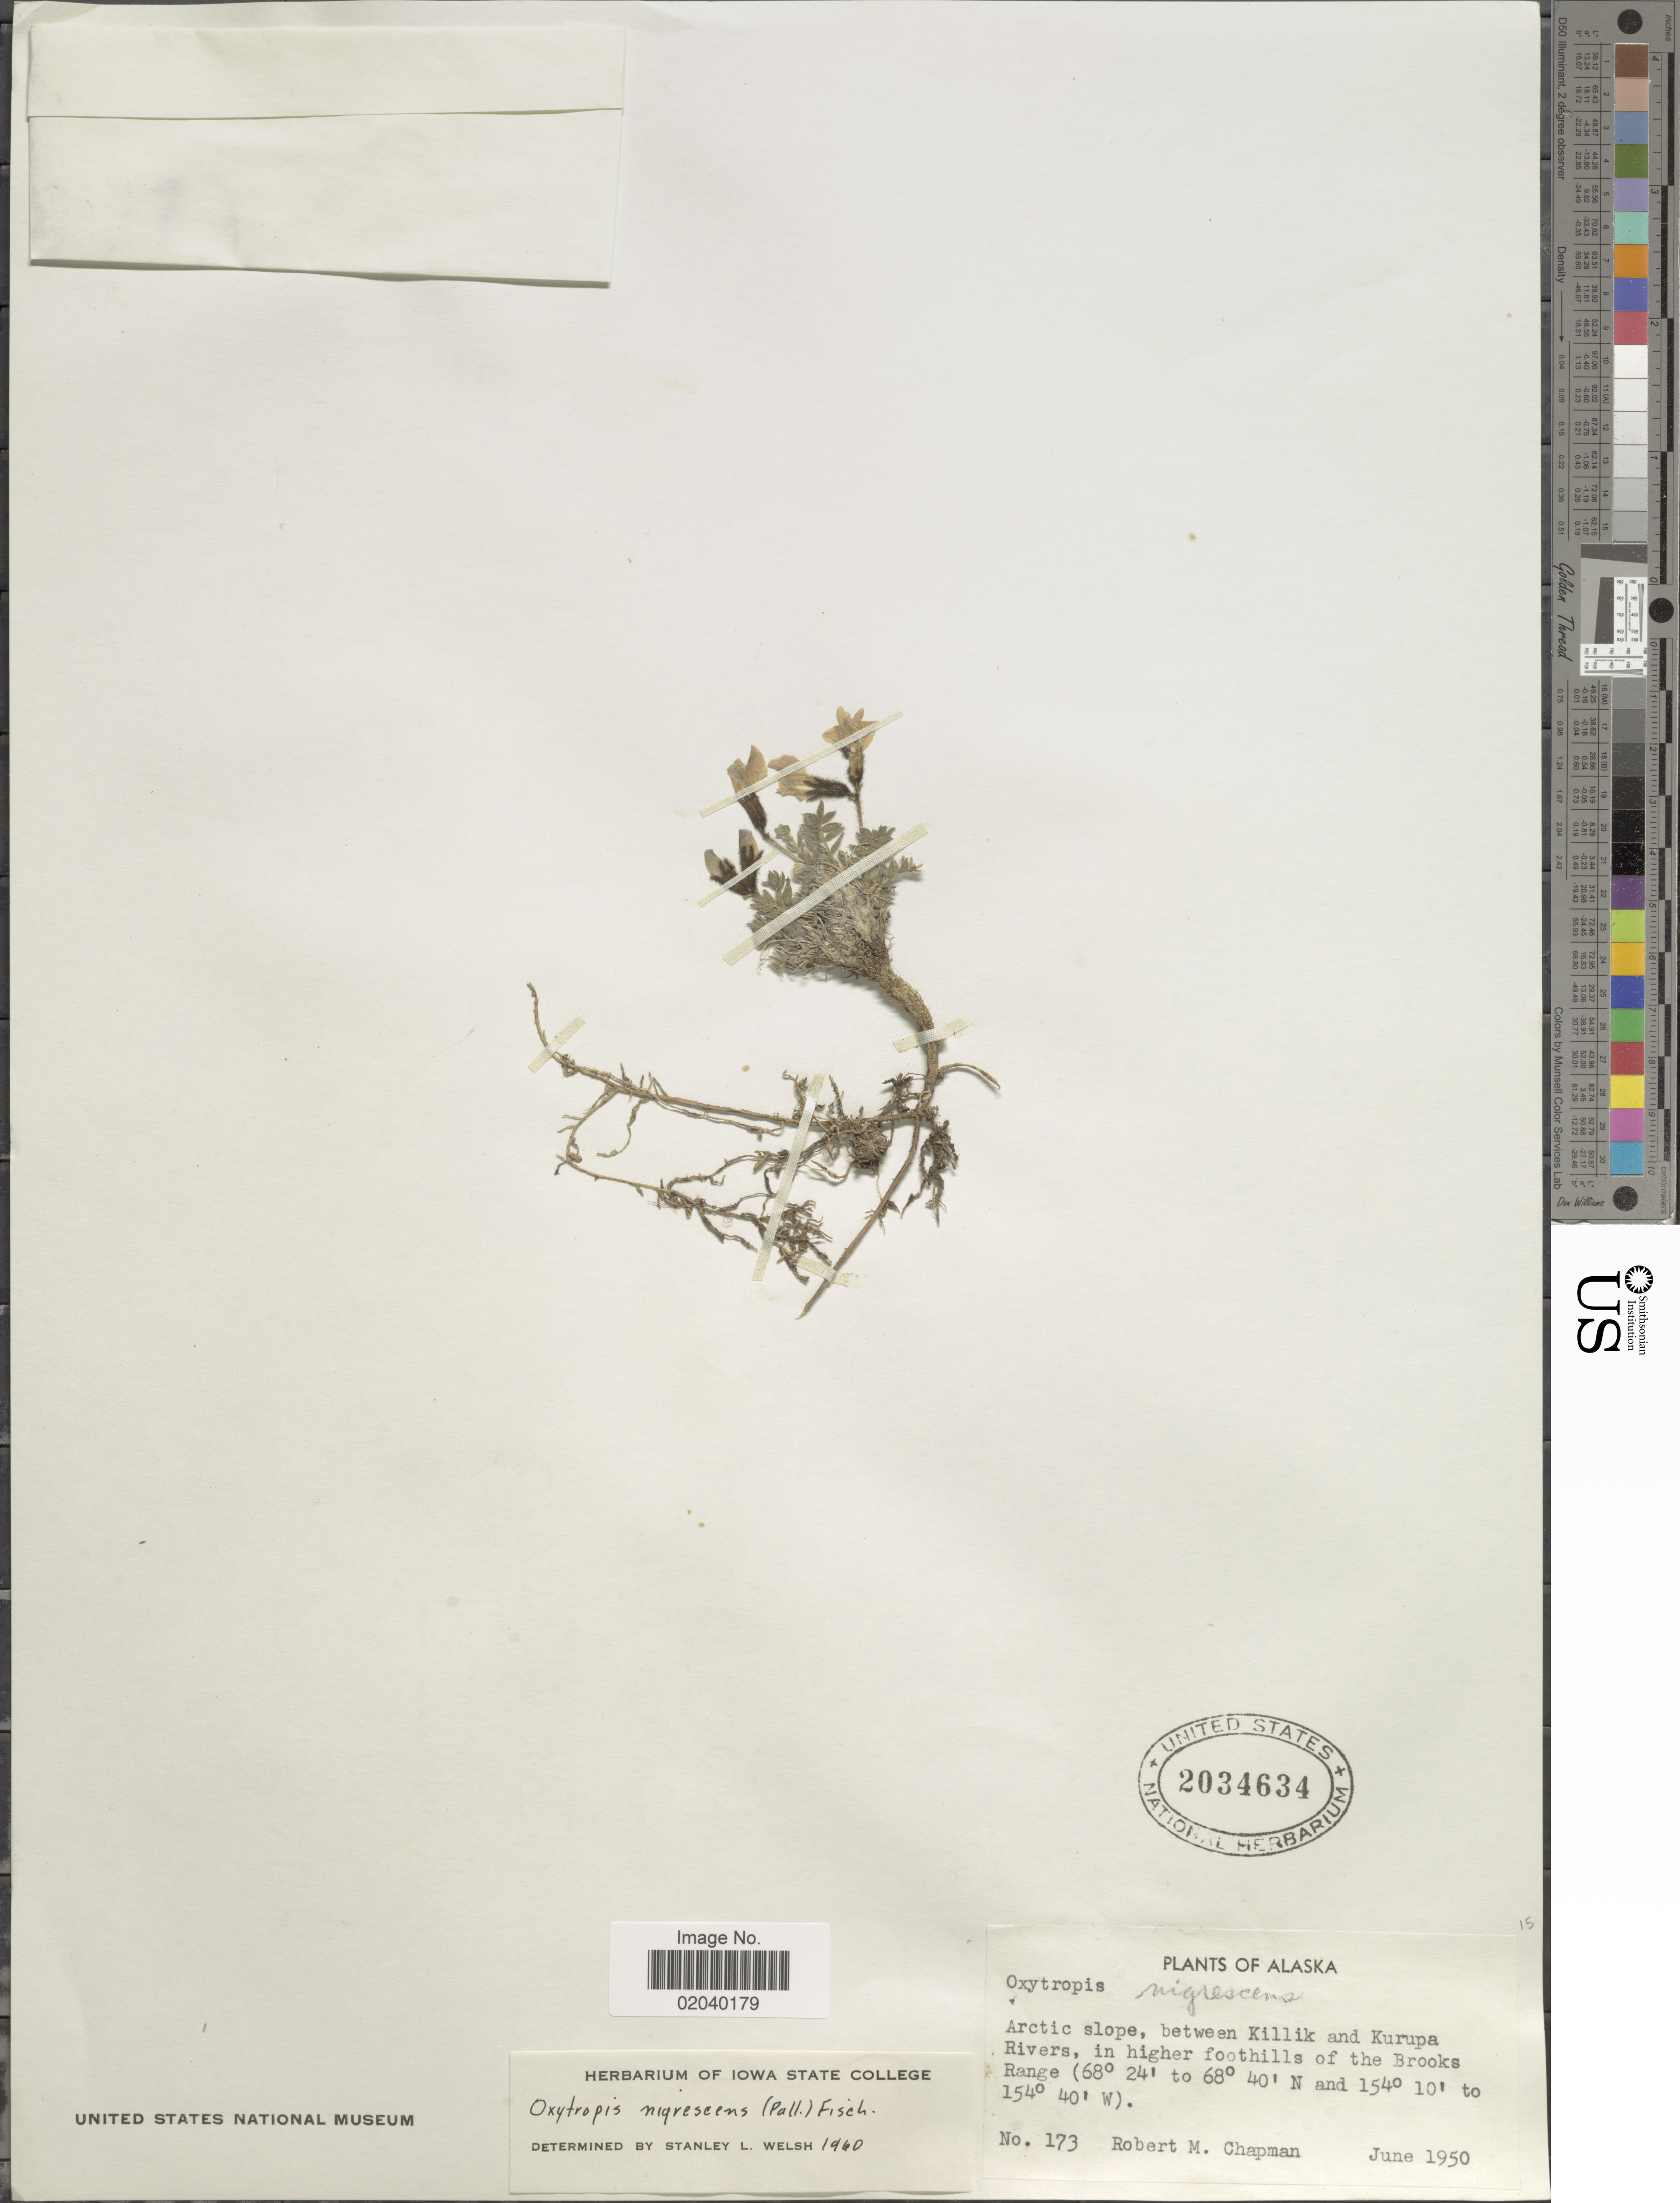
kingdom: Plantae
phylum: Tracheophyta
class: Magnoliopsida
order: Fabales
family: Fabaceae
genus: Oxytropis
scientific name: Oxytropis nigrescens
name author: (Pall.) Fisch. ex DC.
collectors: R. M. Chapman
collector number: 173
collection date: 1950-06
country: United States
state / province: Alaska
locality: Arctic slope, between Killik and Kurupa Rivers, in higher foothills of the Brooks Range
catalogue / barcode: US 2034634